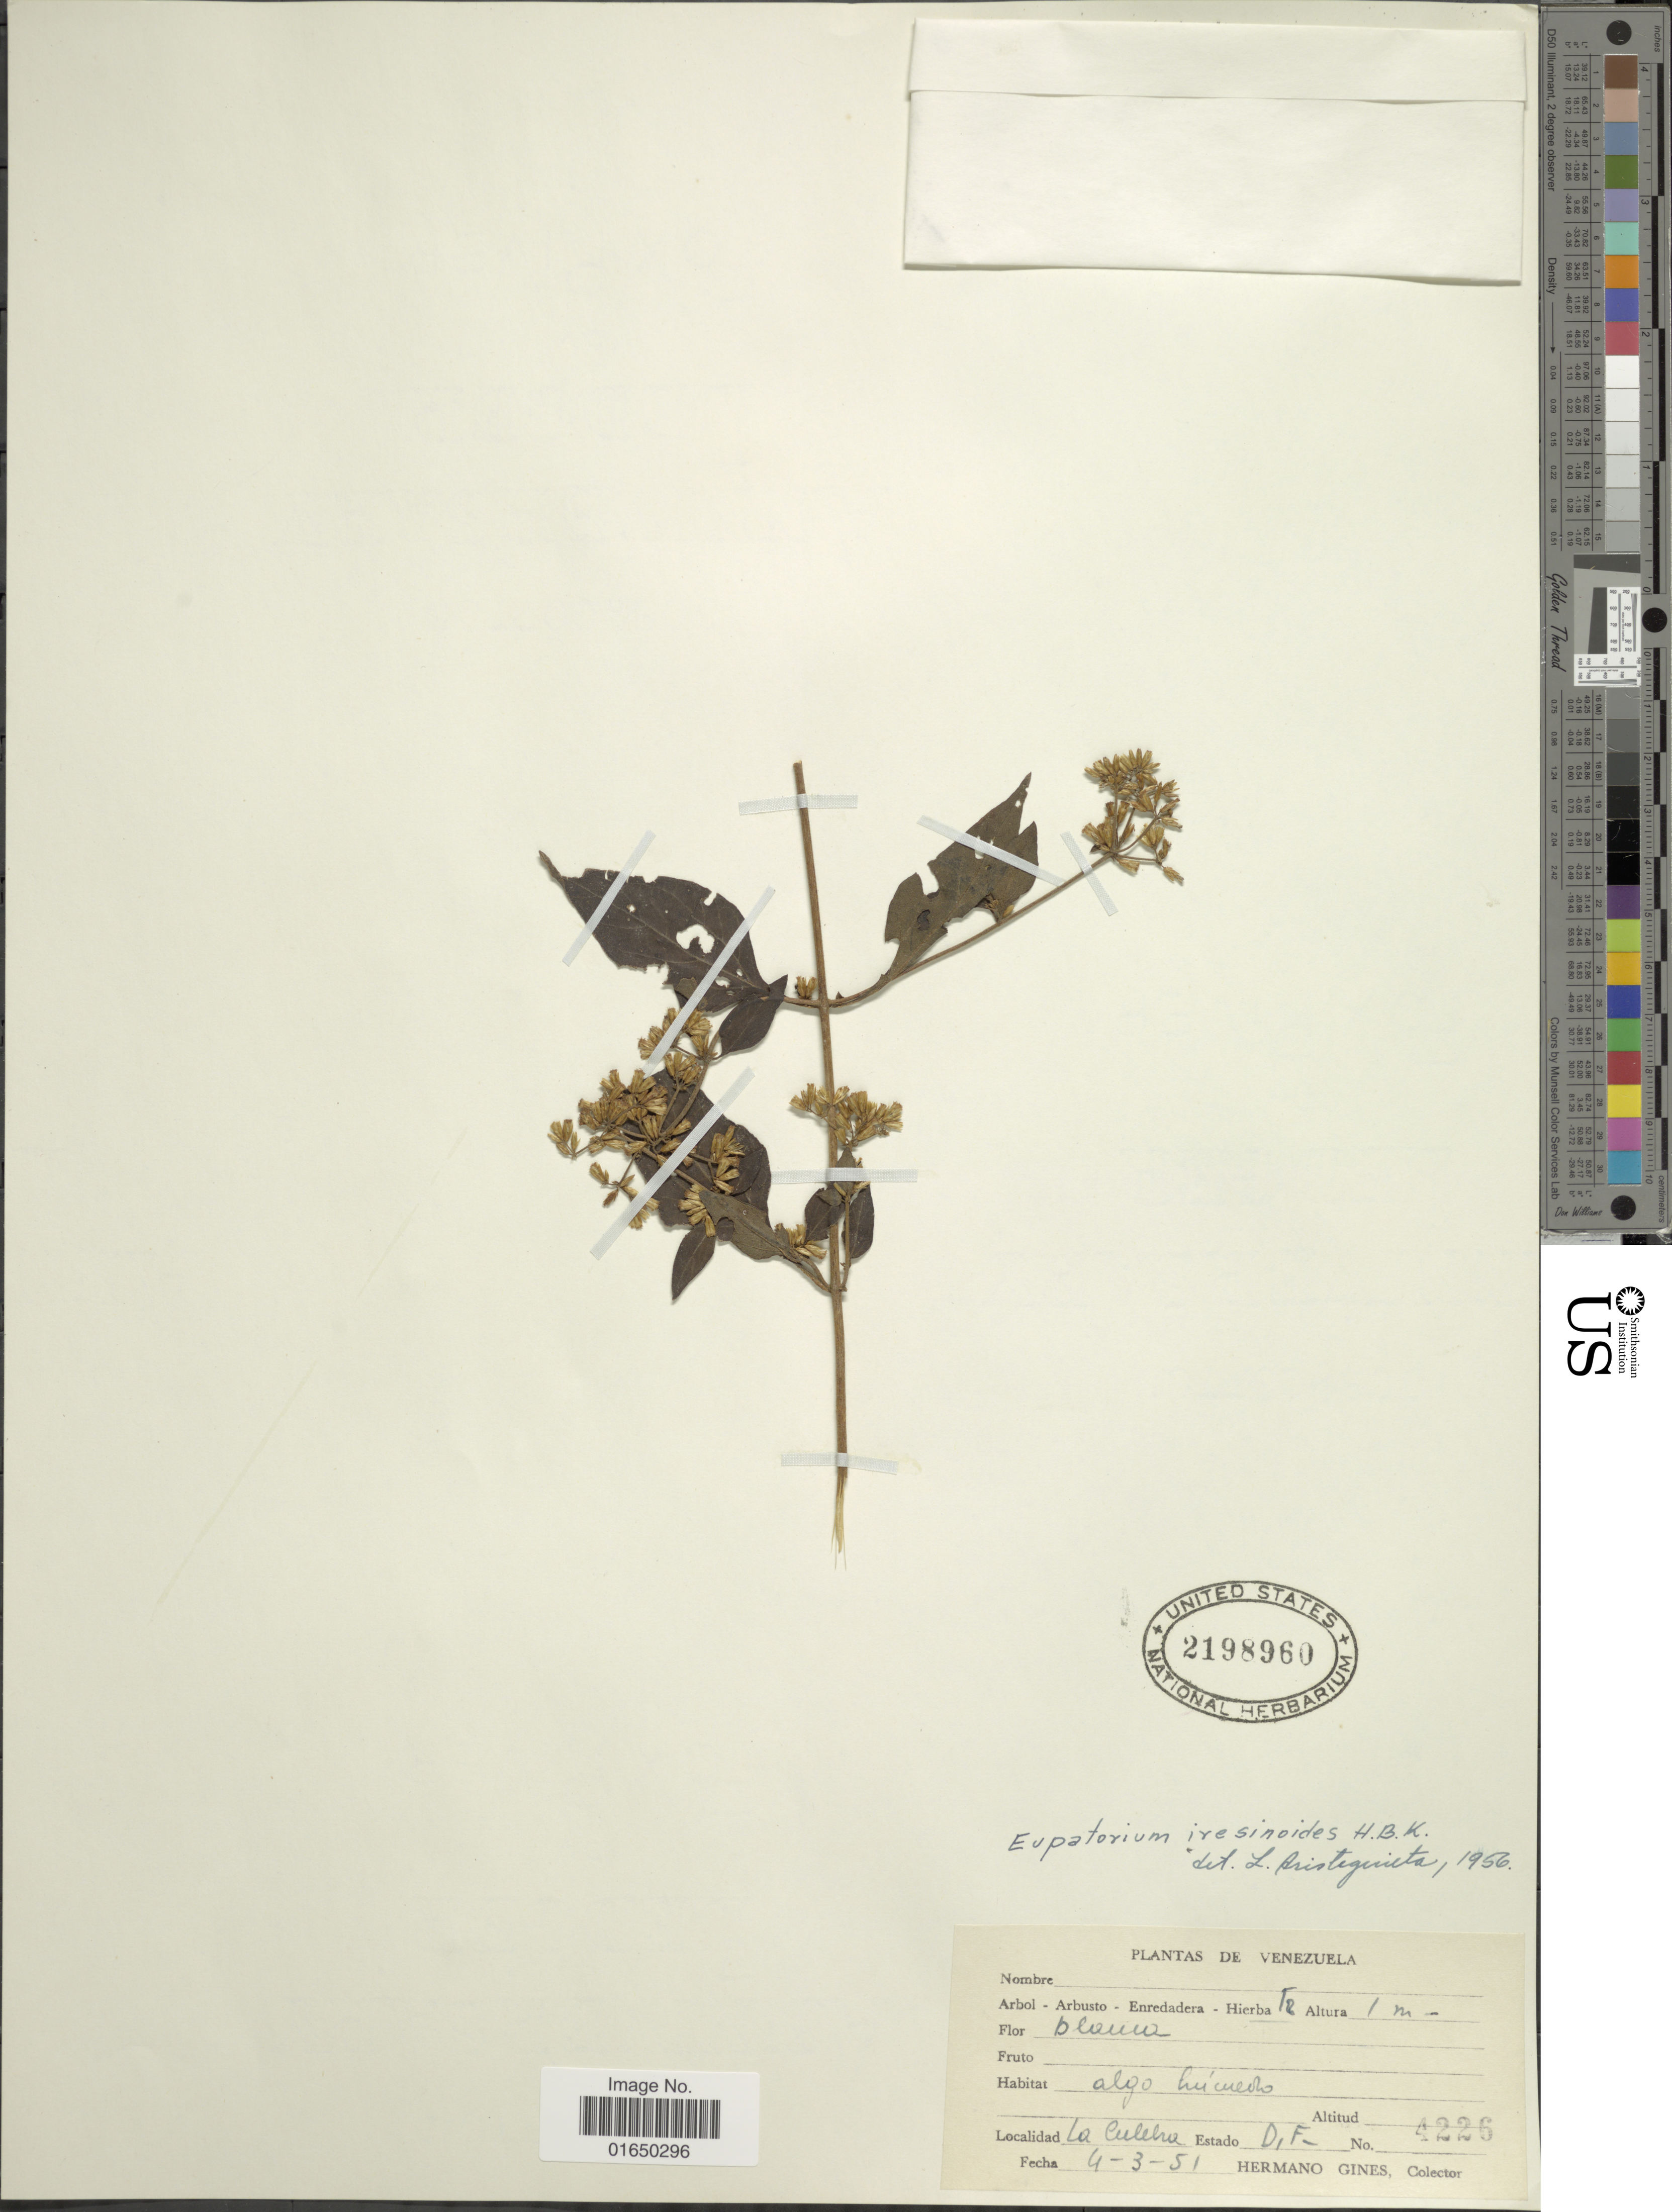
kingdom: Plantae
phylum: Tracheophyta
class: Magnoliopsida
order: Asterales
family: Asteraceae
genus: Condylidium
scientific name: Condylidium iresinoides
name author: (Kunth) R.M. King & H. Rob.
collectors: Bro. Gines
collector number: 4226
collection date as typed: Transcribed d/m/y: 4/3/51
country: Venezuela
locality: La Culebrie, Estado D.F.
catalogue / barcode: US 2198960